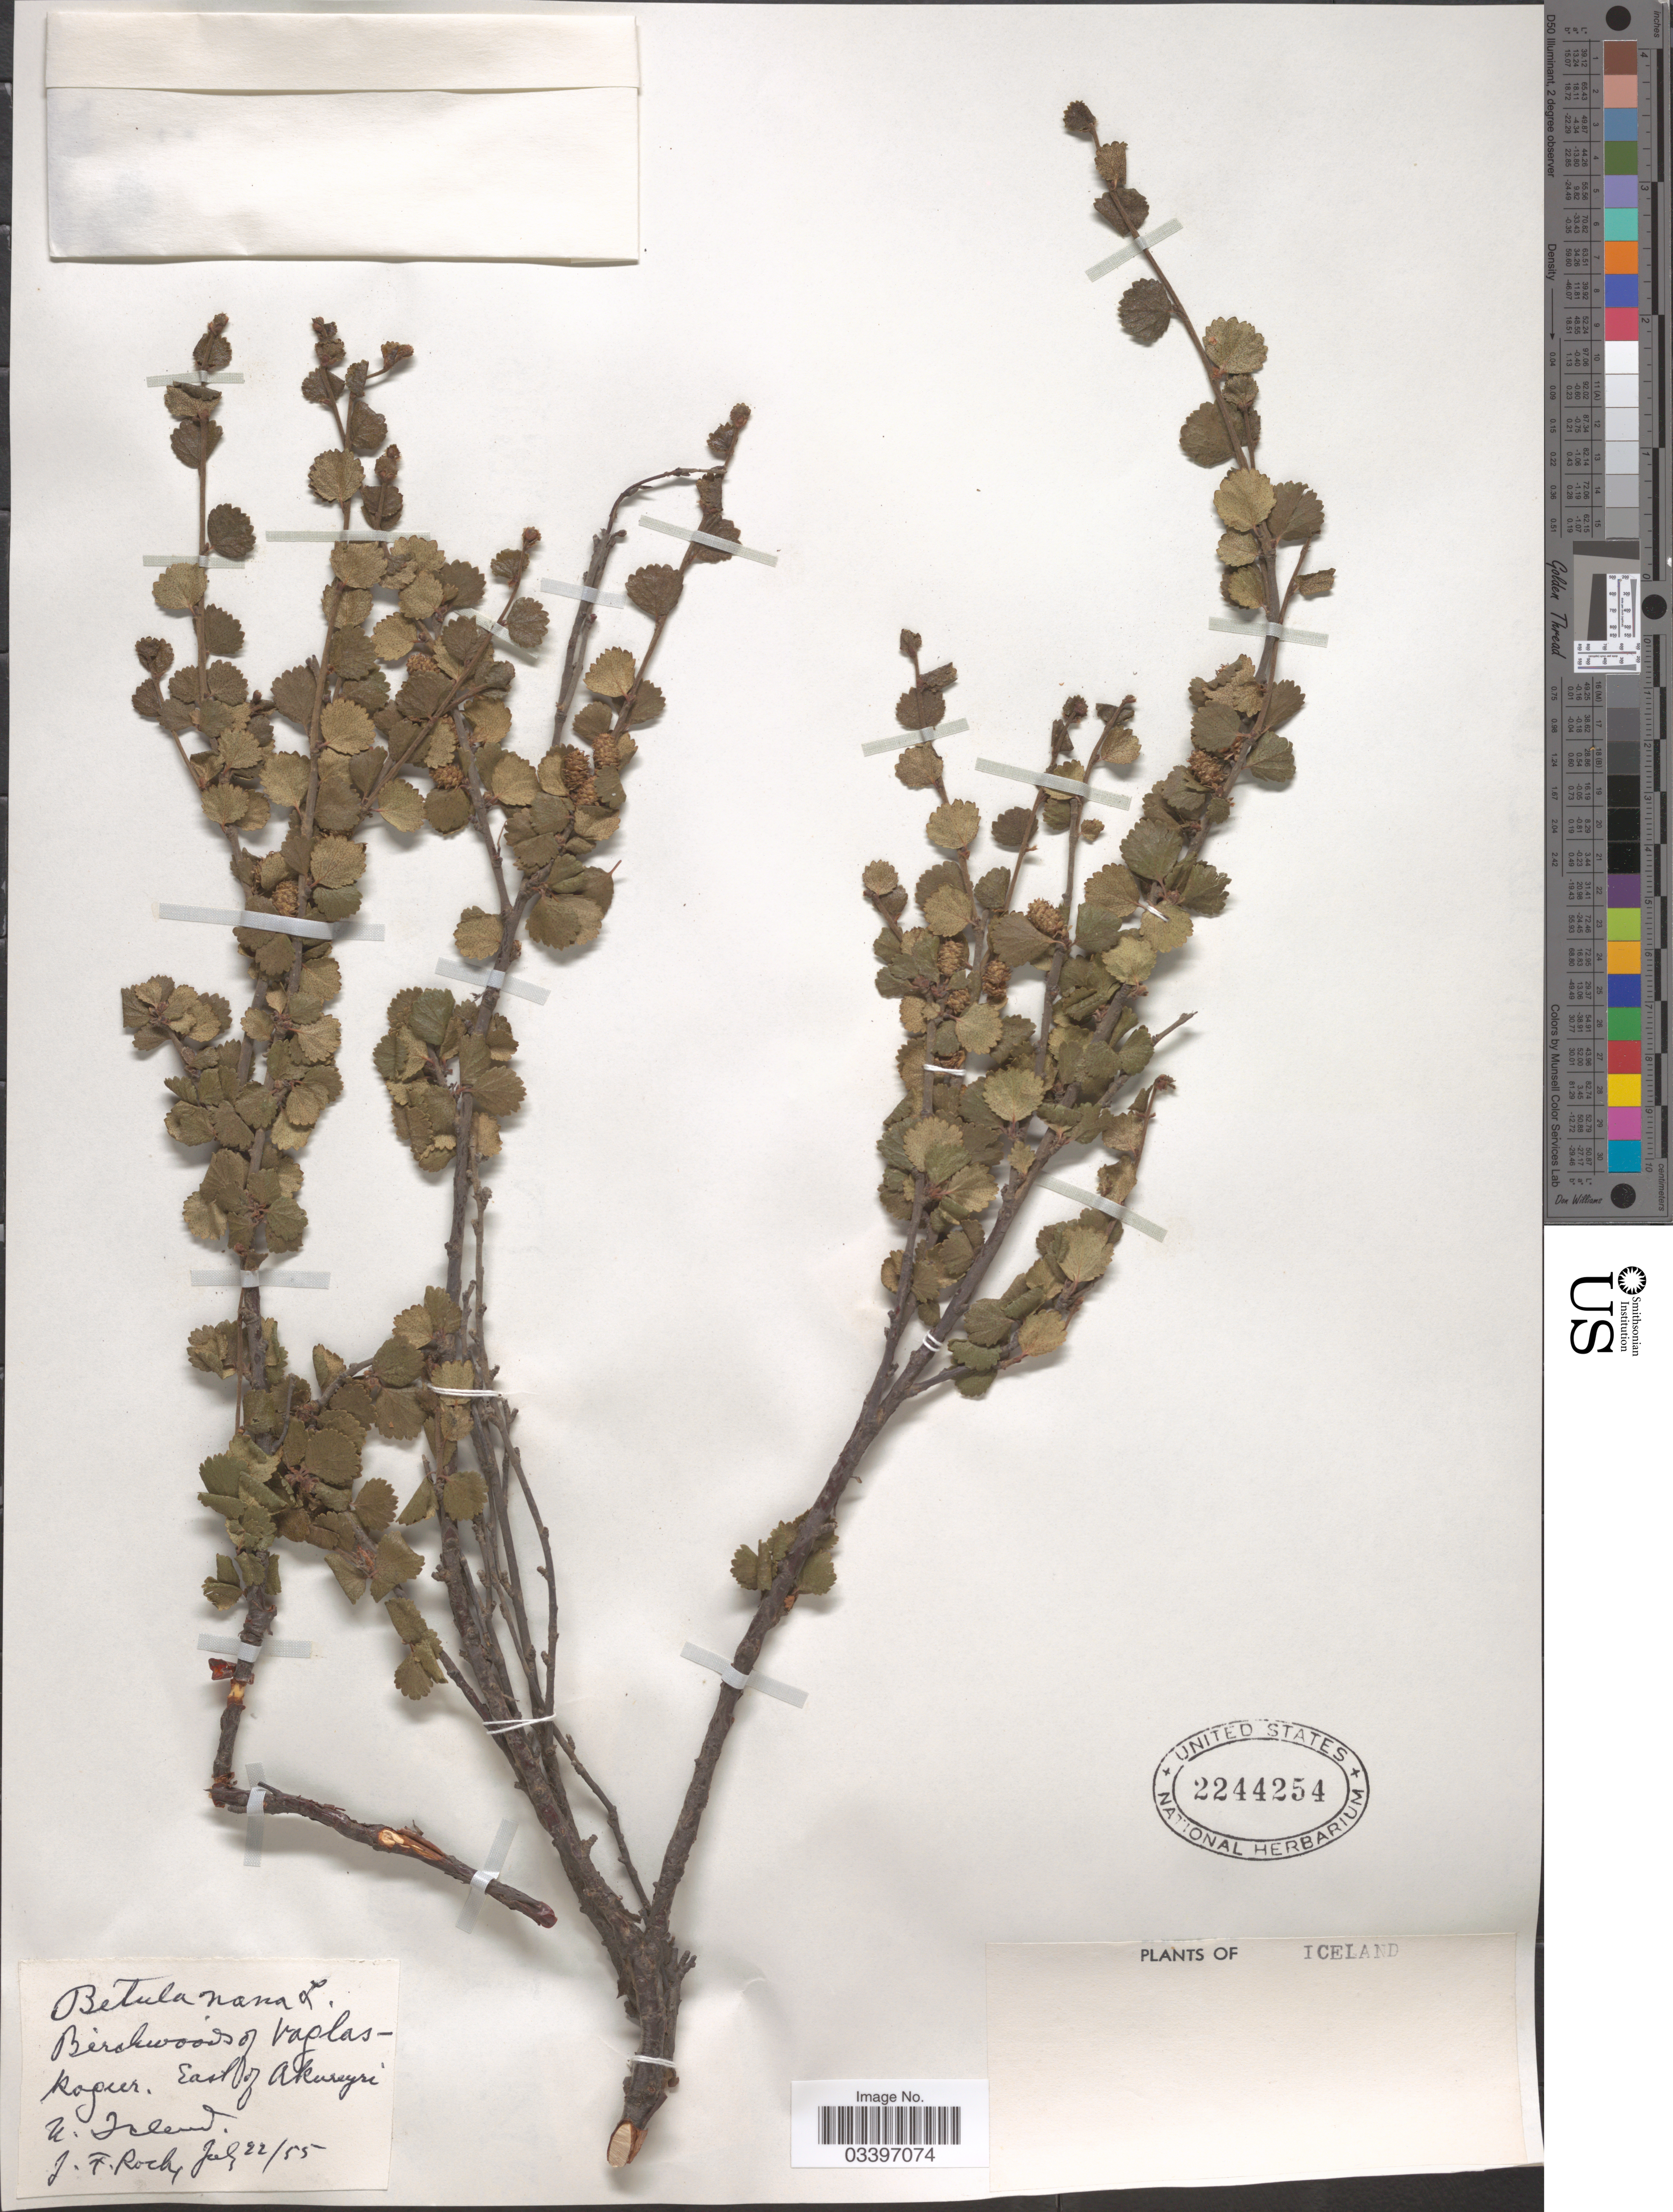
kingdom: Plantae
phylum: Tracheophyta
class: Magnoliopsida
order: Fagales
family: Betulaceae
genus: Betula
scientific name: Betula nana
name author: L.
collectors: J. Rocky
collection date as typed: Transcribed d/m/y: 22/7/55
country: Iceland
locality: Kogur. East of Akureyri. N. Iceland.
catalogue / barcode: US 2244254